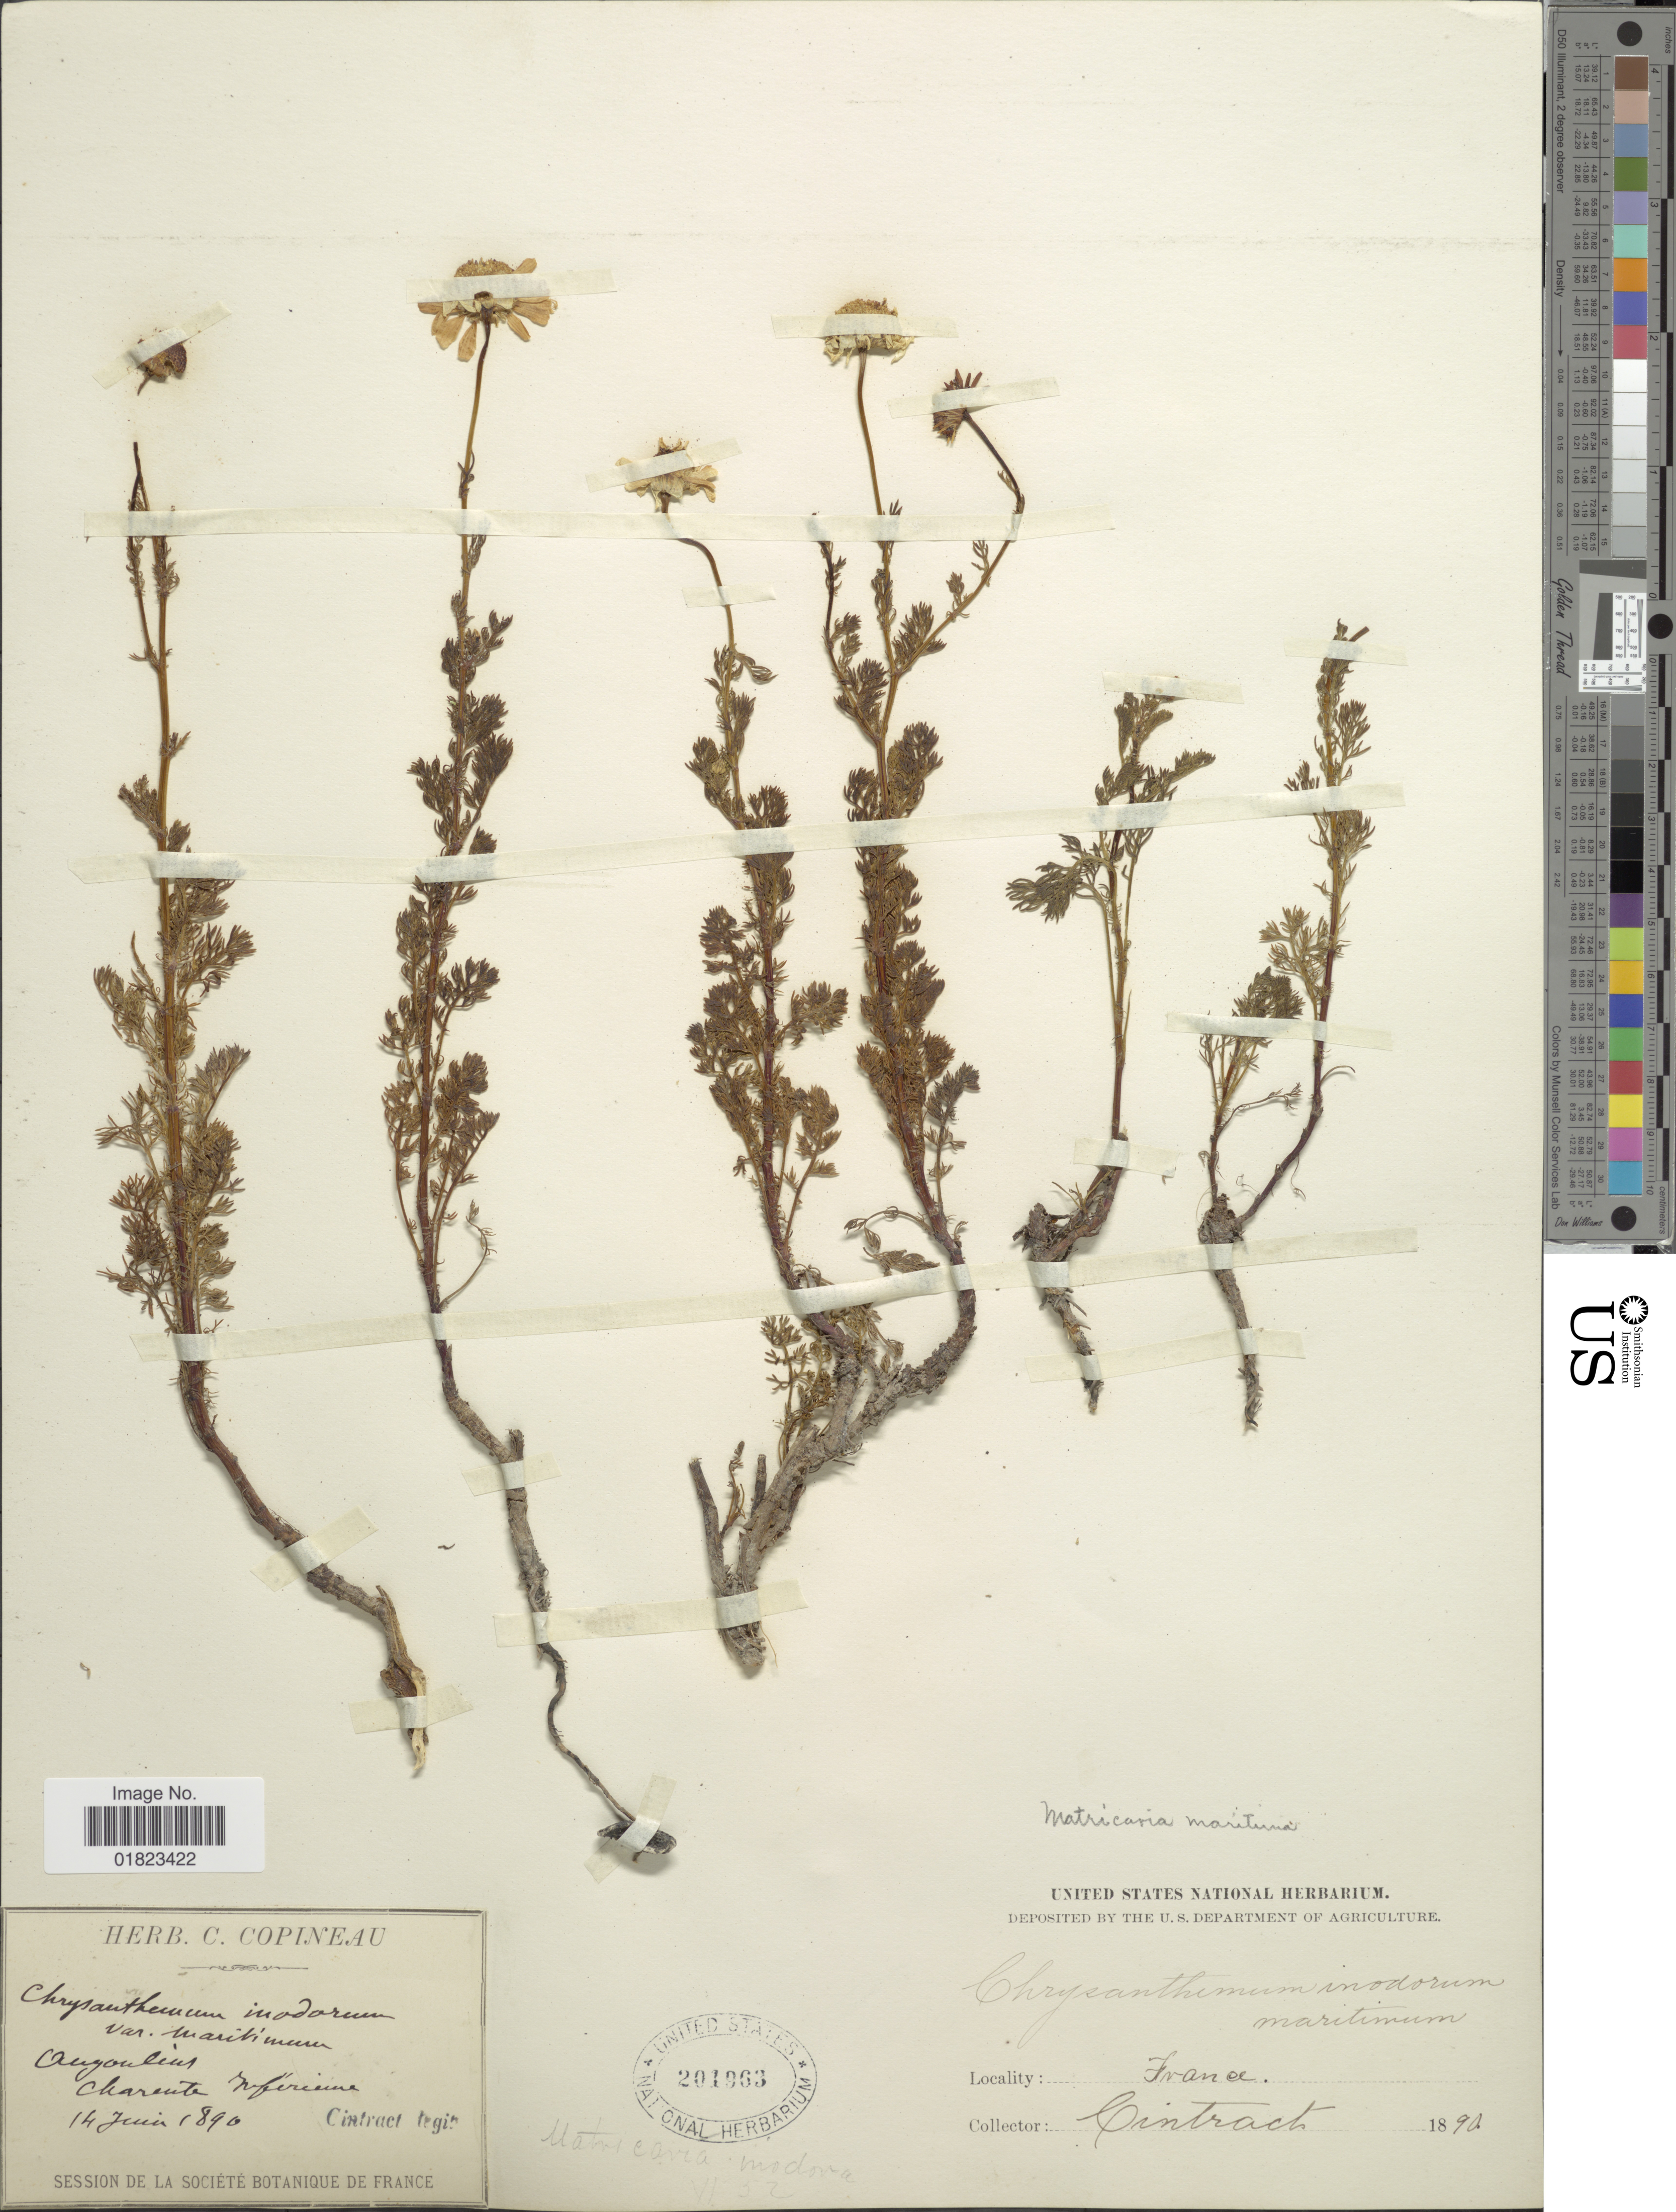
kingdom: Plantae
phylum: Tracheophyta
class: Magnoliopsida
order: Asterales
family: Asteraceae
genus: Tripleurospermum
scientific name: Tripleurospermum perforatum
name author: (Mérat) Laínz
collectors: Cintract, --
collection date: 1890-06-14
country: France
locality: Angoulins, Charente Inférieure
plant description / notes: Corrected "Augoulins, Charente Inferiene" to "Angoulins, Charente Inférieure."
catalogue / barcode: US 201963